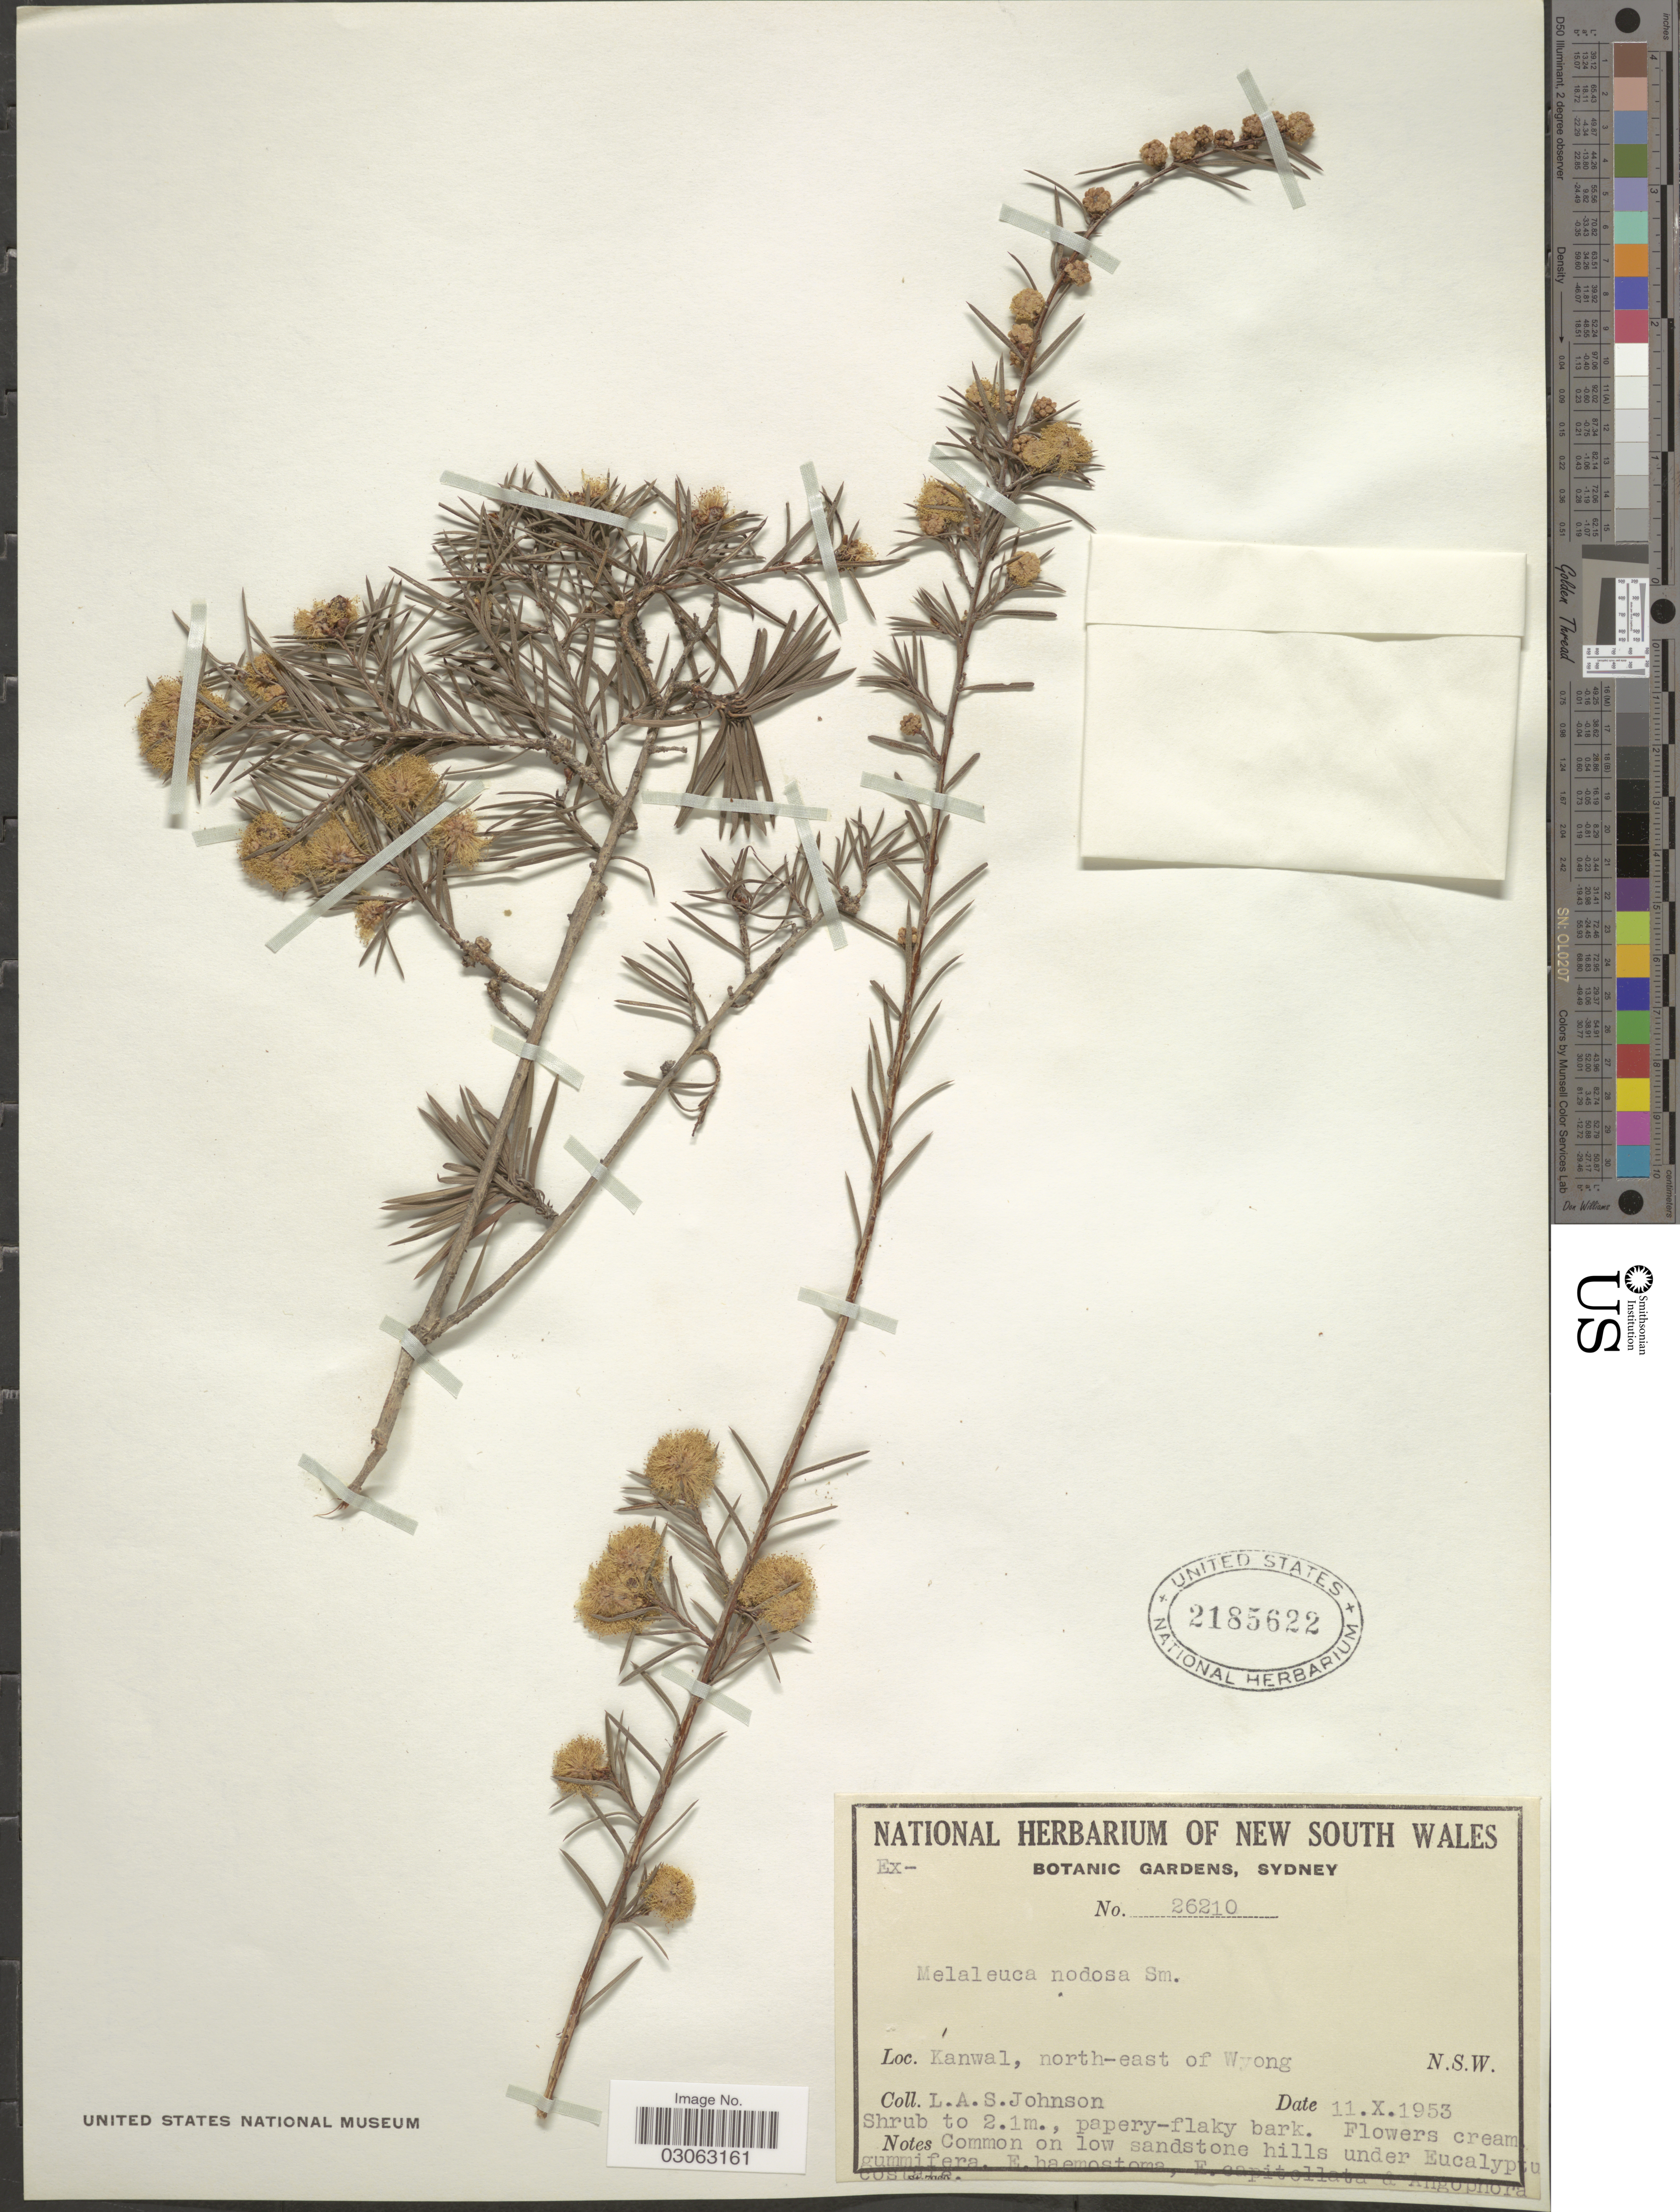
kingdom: Plantae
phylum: Tracheophyta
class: Magnoliopsida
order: Myrtales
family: Myrtaceae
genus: Melaleuca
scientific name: Melaleuca nodosa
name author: (Sol. ex Gaertn.) Sm.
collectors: L. Johnson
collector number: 26210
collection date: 1953-10-11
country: Australia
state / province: New South Wales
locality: Kanwal, north-east of Wyong. N.S.W.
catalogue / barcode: US 2185622